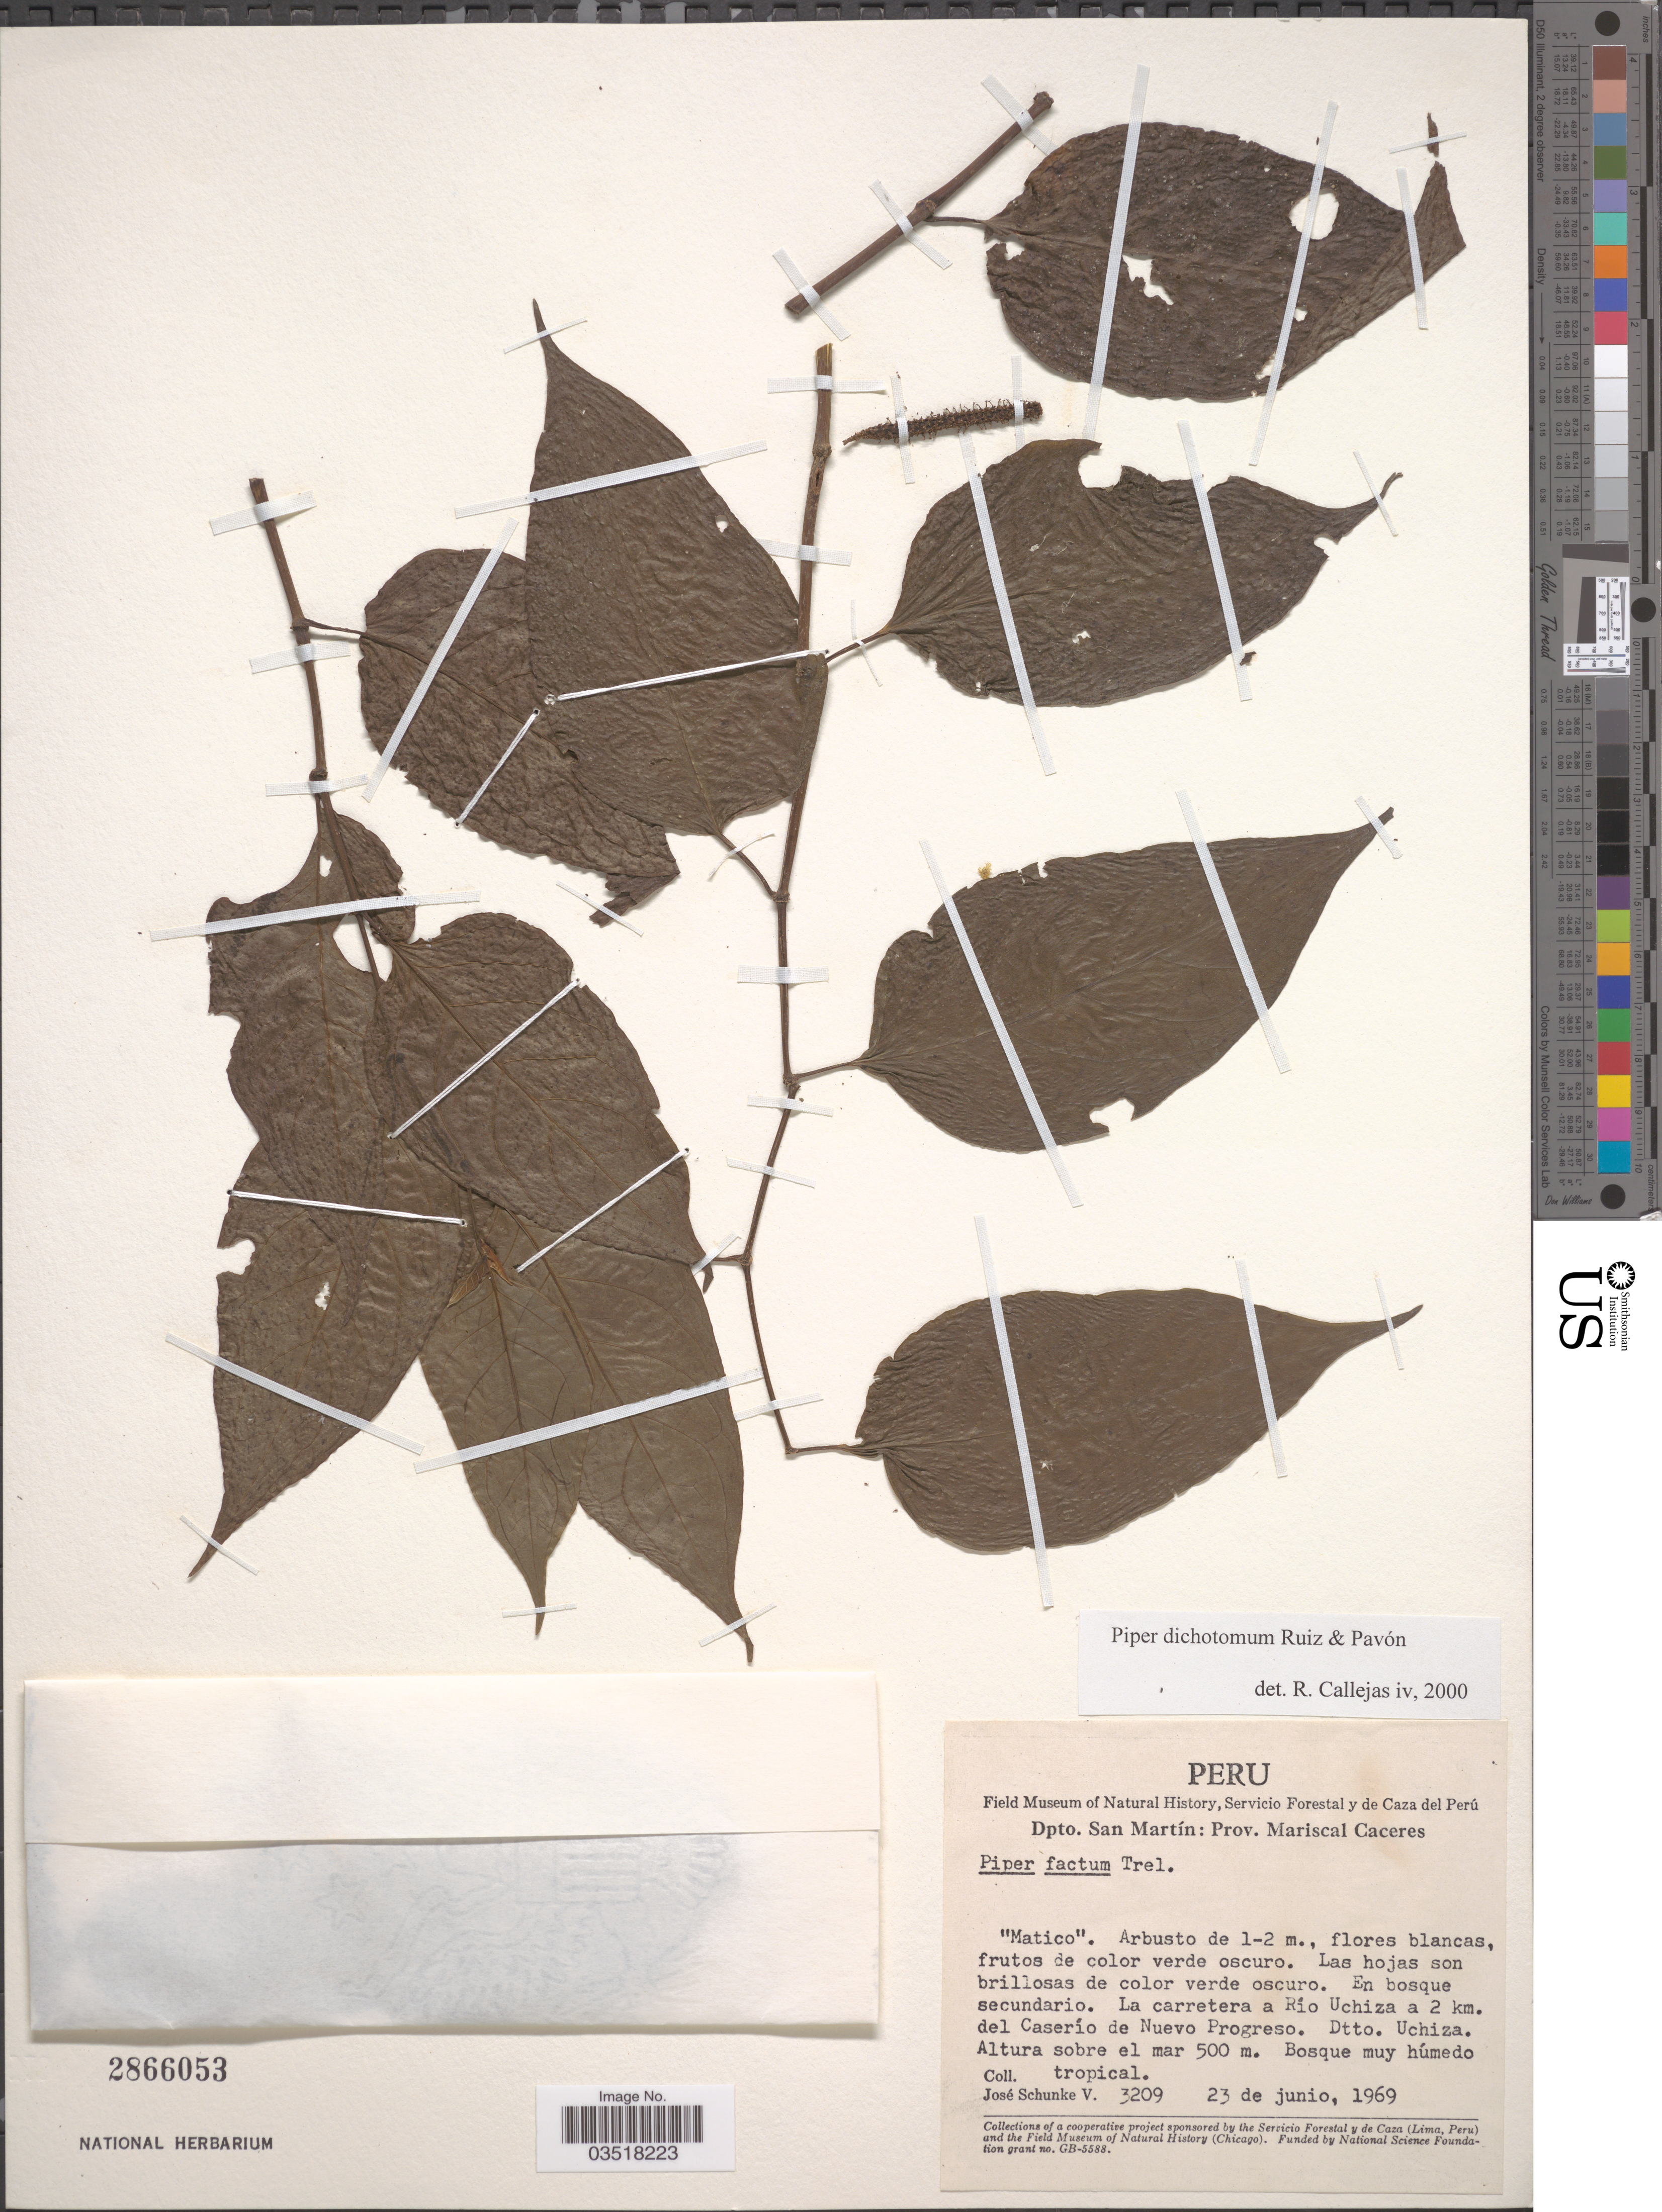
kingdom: Plantae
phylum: Tracheophyta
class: Magnoliopsida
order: Piperales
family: Piperaceae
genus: Piper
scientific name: Piper dichotomum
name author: Ruiz & Pav.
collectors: J. Schunke Vigo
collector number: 3209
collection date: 1969-06-23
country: Peru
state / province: San Martín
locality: Dpto. San Martín: Prov.: Mariscal Caceres. La carretera a Rio Uchiza a 2 km. del Caserio de Nuevo Progreso. Dtto. Uchiza.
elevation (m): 500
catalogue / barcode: US 2866053